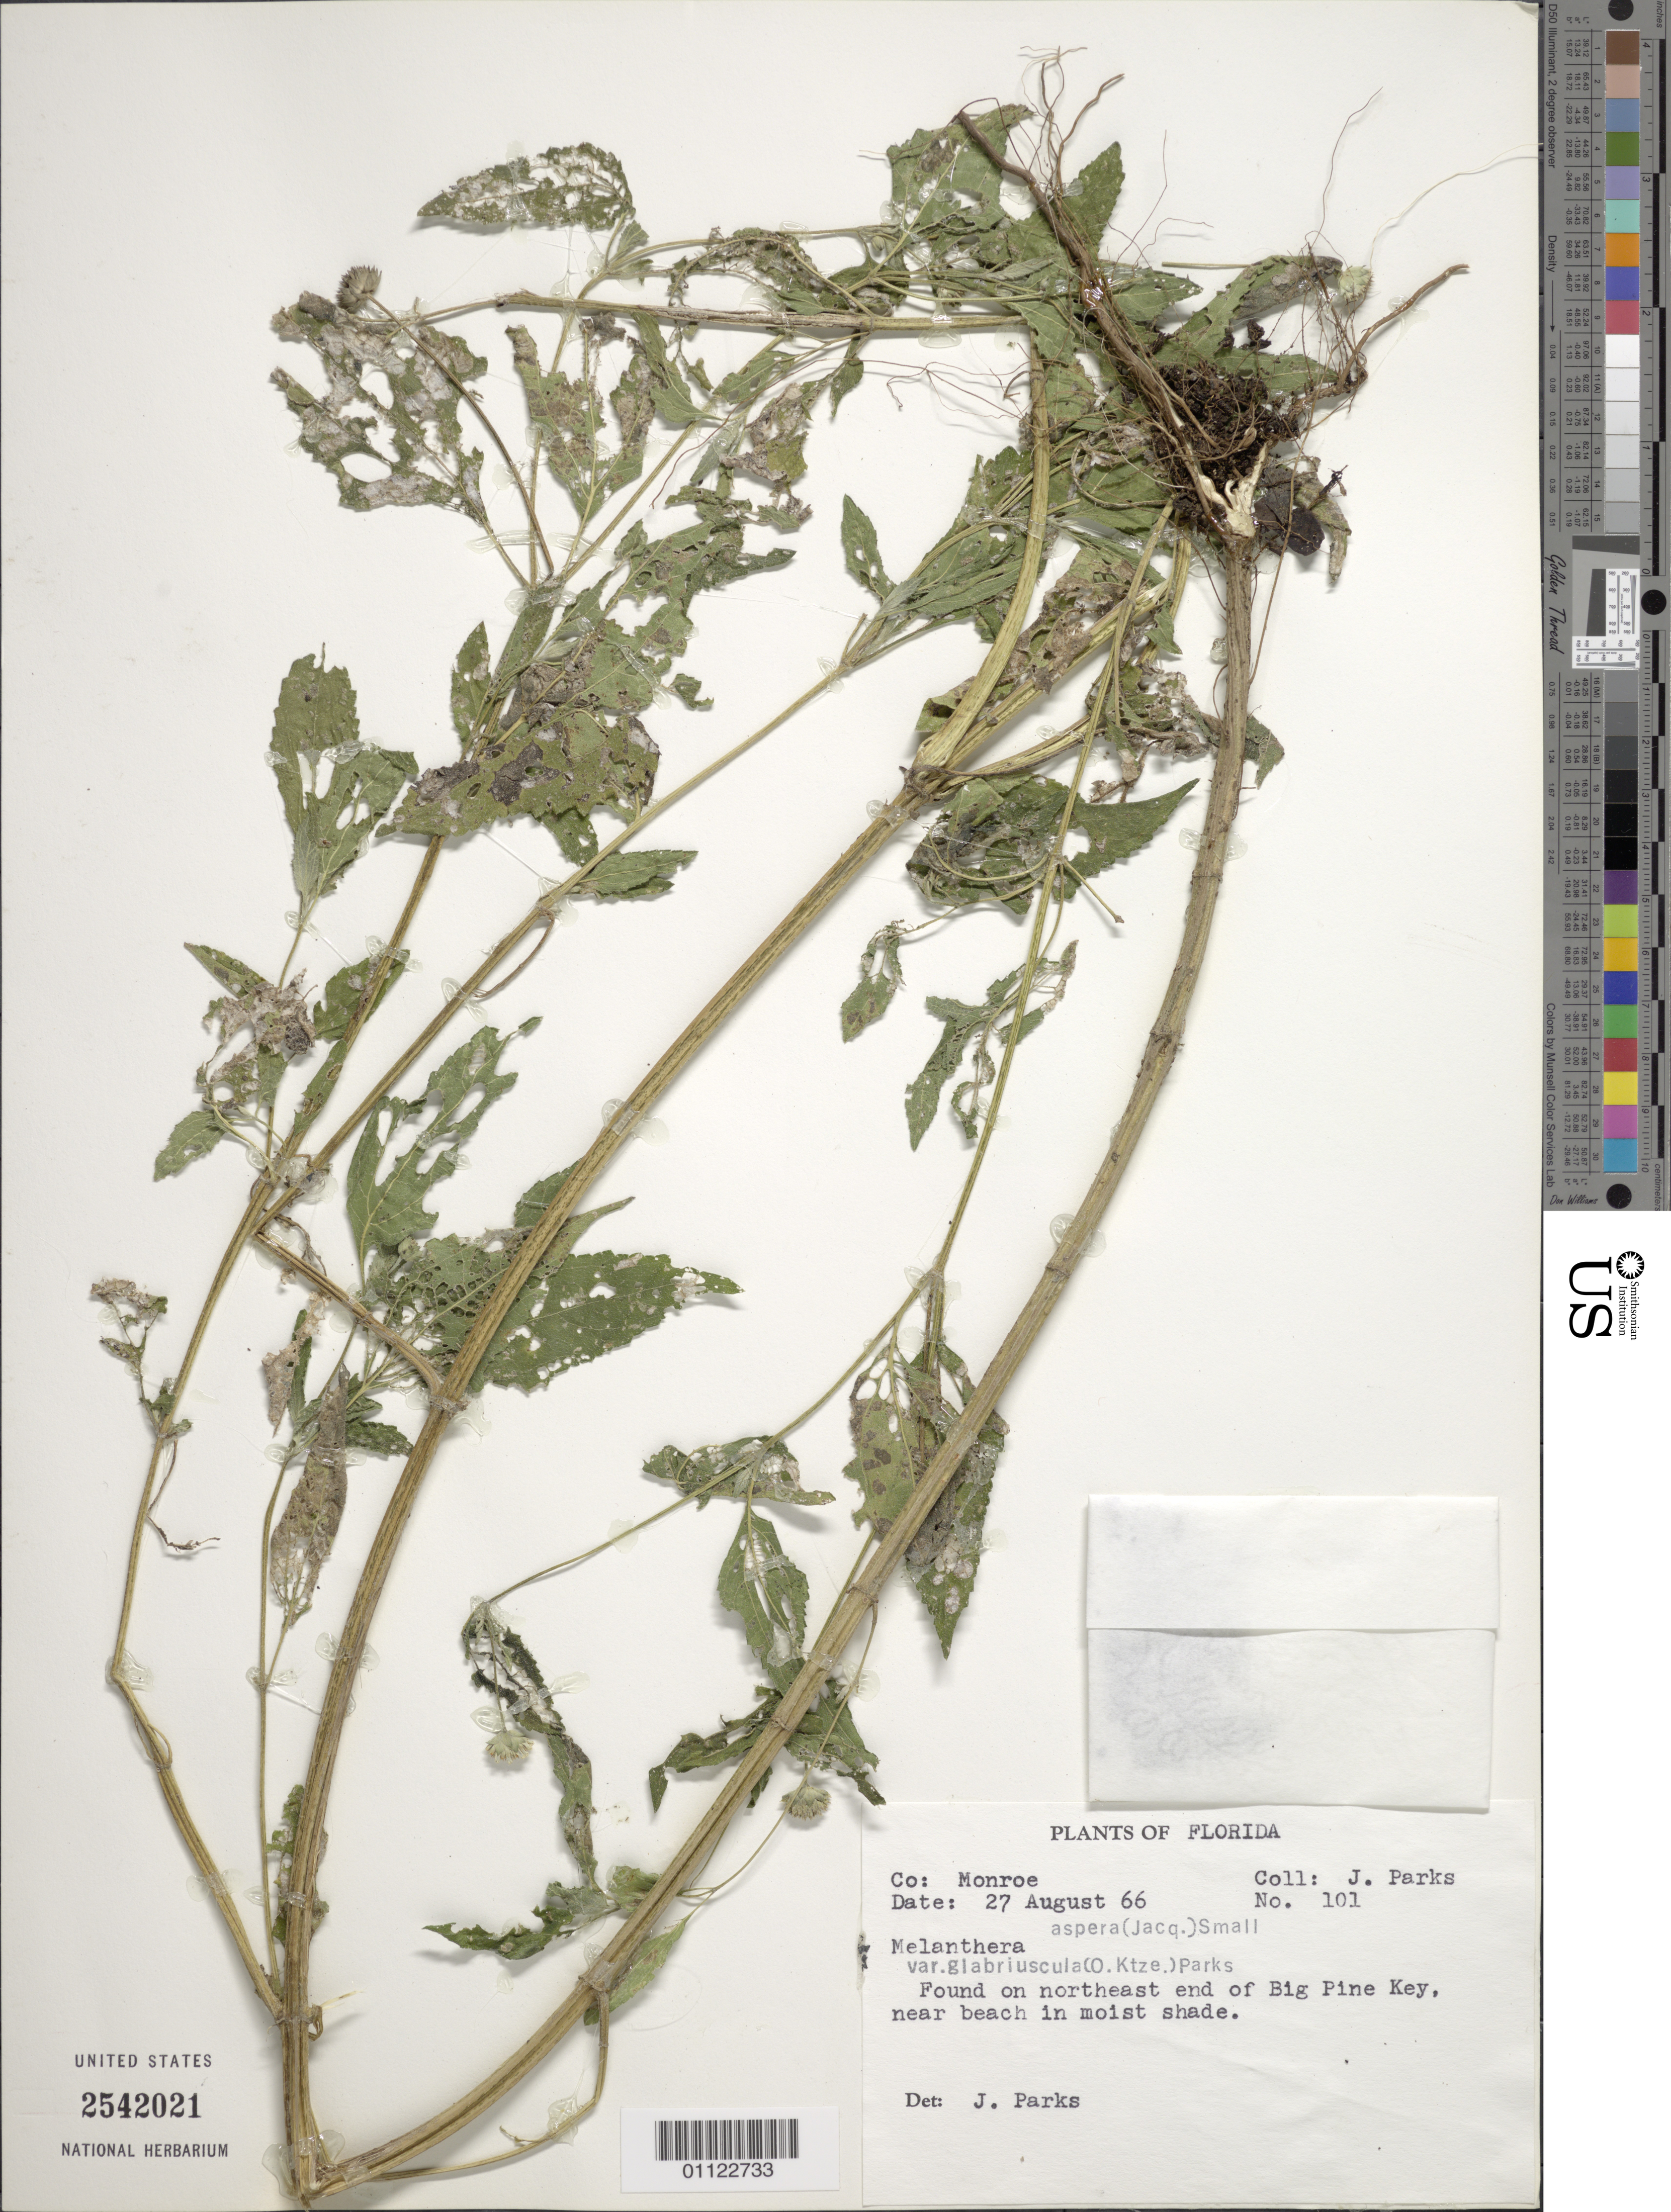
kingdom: Plantae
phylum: Tracheophyta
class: Magnoliopsida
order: Asterales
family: Asteraceae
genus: Melanthera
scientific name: Melanthera nivea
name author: (L.) Small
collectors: J. Parks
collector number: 101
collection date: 1966-08-27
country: United States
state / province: Florida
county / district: Monroe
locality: Found on northeast end of Big Pine Key, near beach in moist shade.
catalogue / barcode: US 2542021